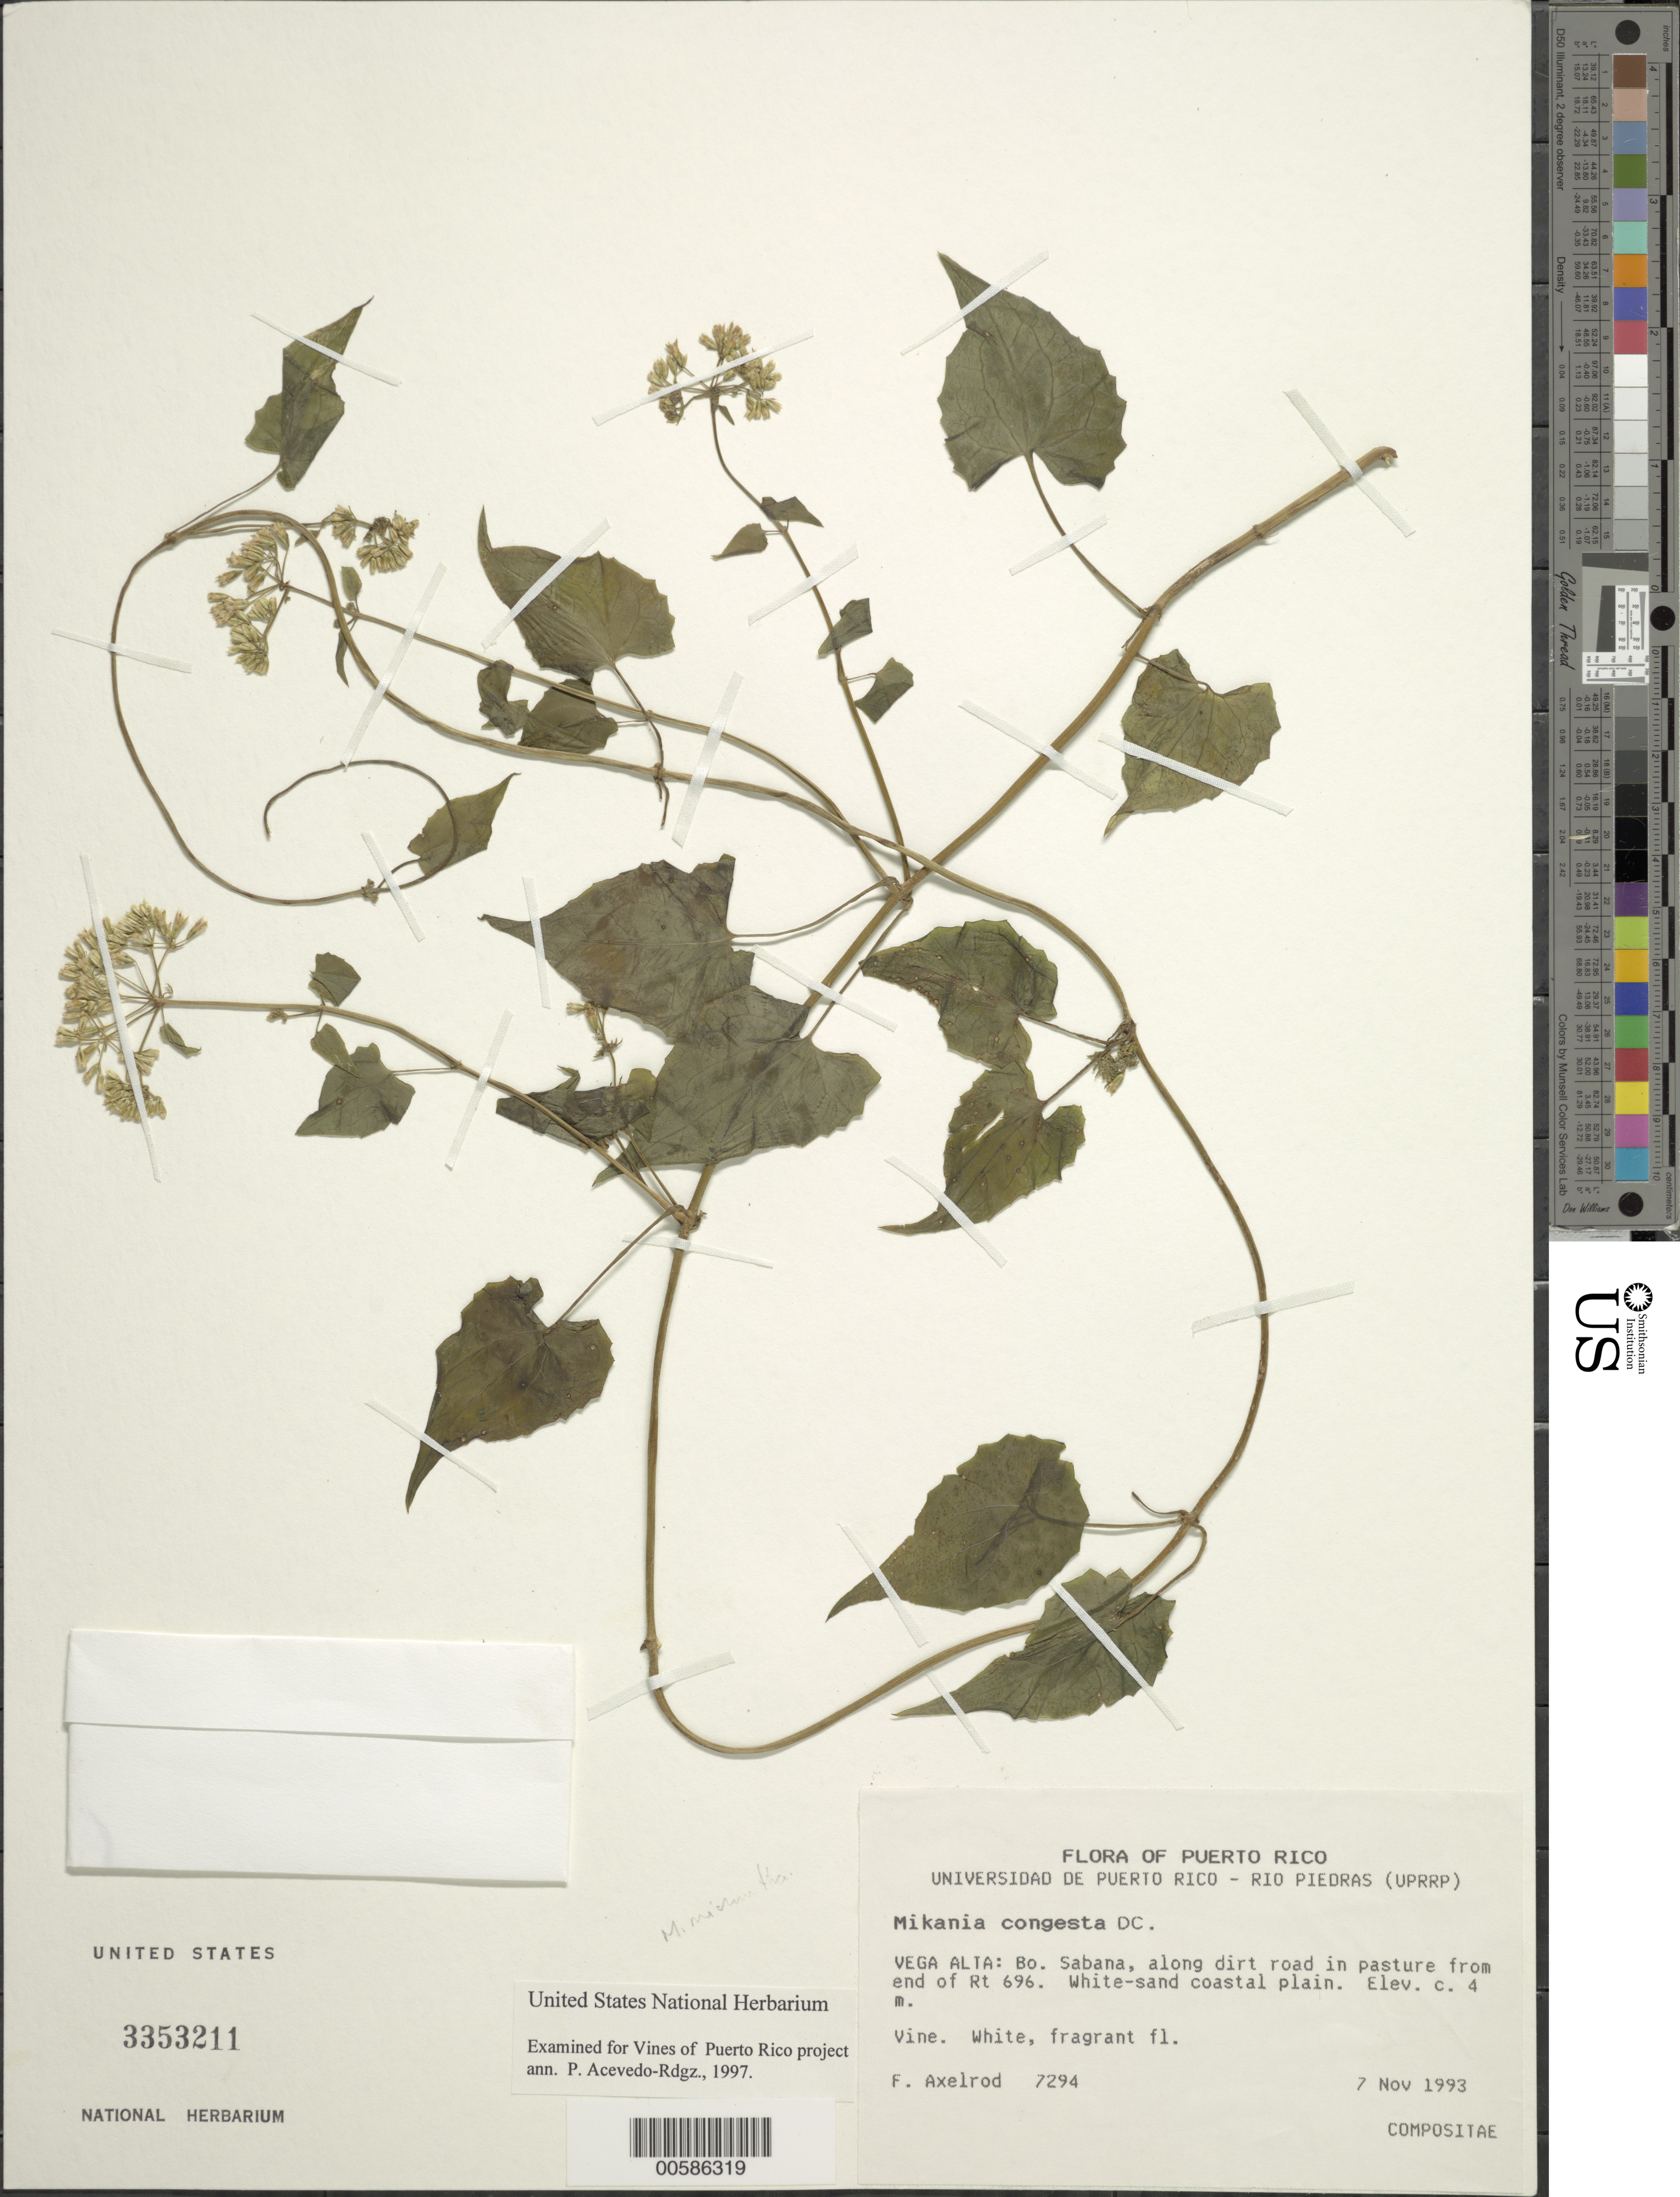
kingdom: Plantae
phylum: Tracheophyta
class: Magnoliopsida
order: Asterales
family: Asteraceae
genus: Mikania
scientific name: Mikania congesta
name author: DC.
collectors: F. S. Axelrod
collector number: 7294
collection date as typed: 07 Nov 1993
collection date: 1993-11-07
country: Puerto Rico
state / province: Vega Alta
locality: Vega Alta: Bo. Sabana, along dirt road in pasture from end of Rt. 696.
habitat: White sand coastal plain.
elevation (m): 4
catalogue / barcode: US 3353211